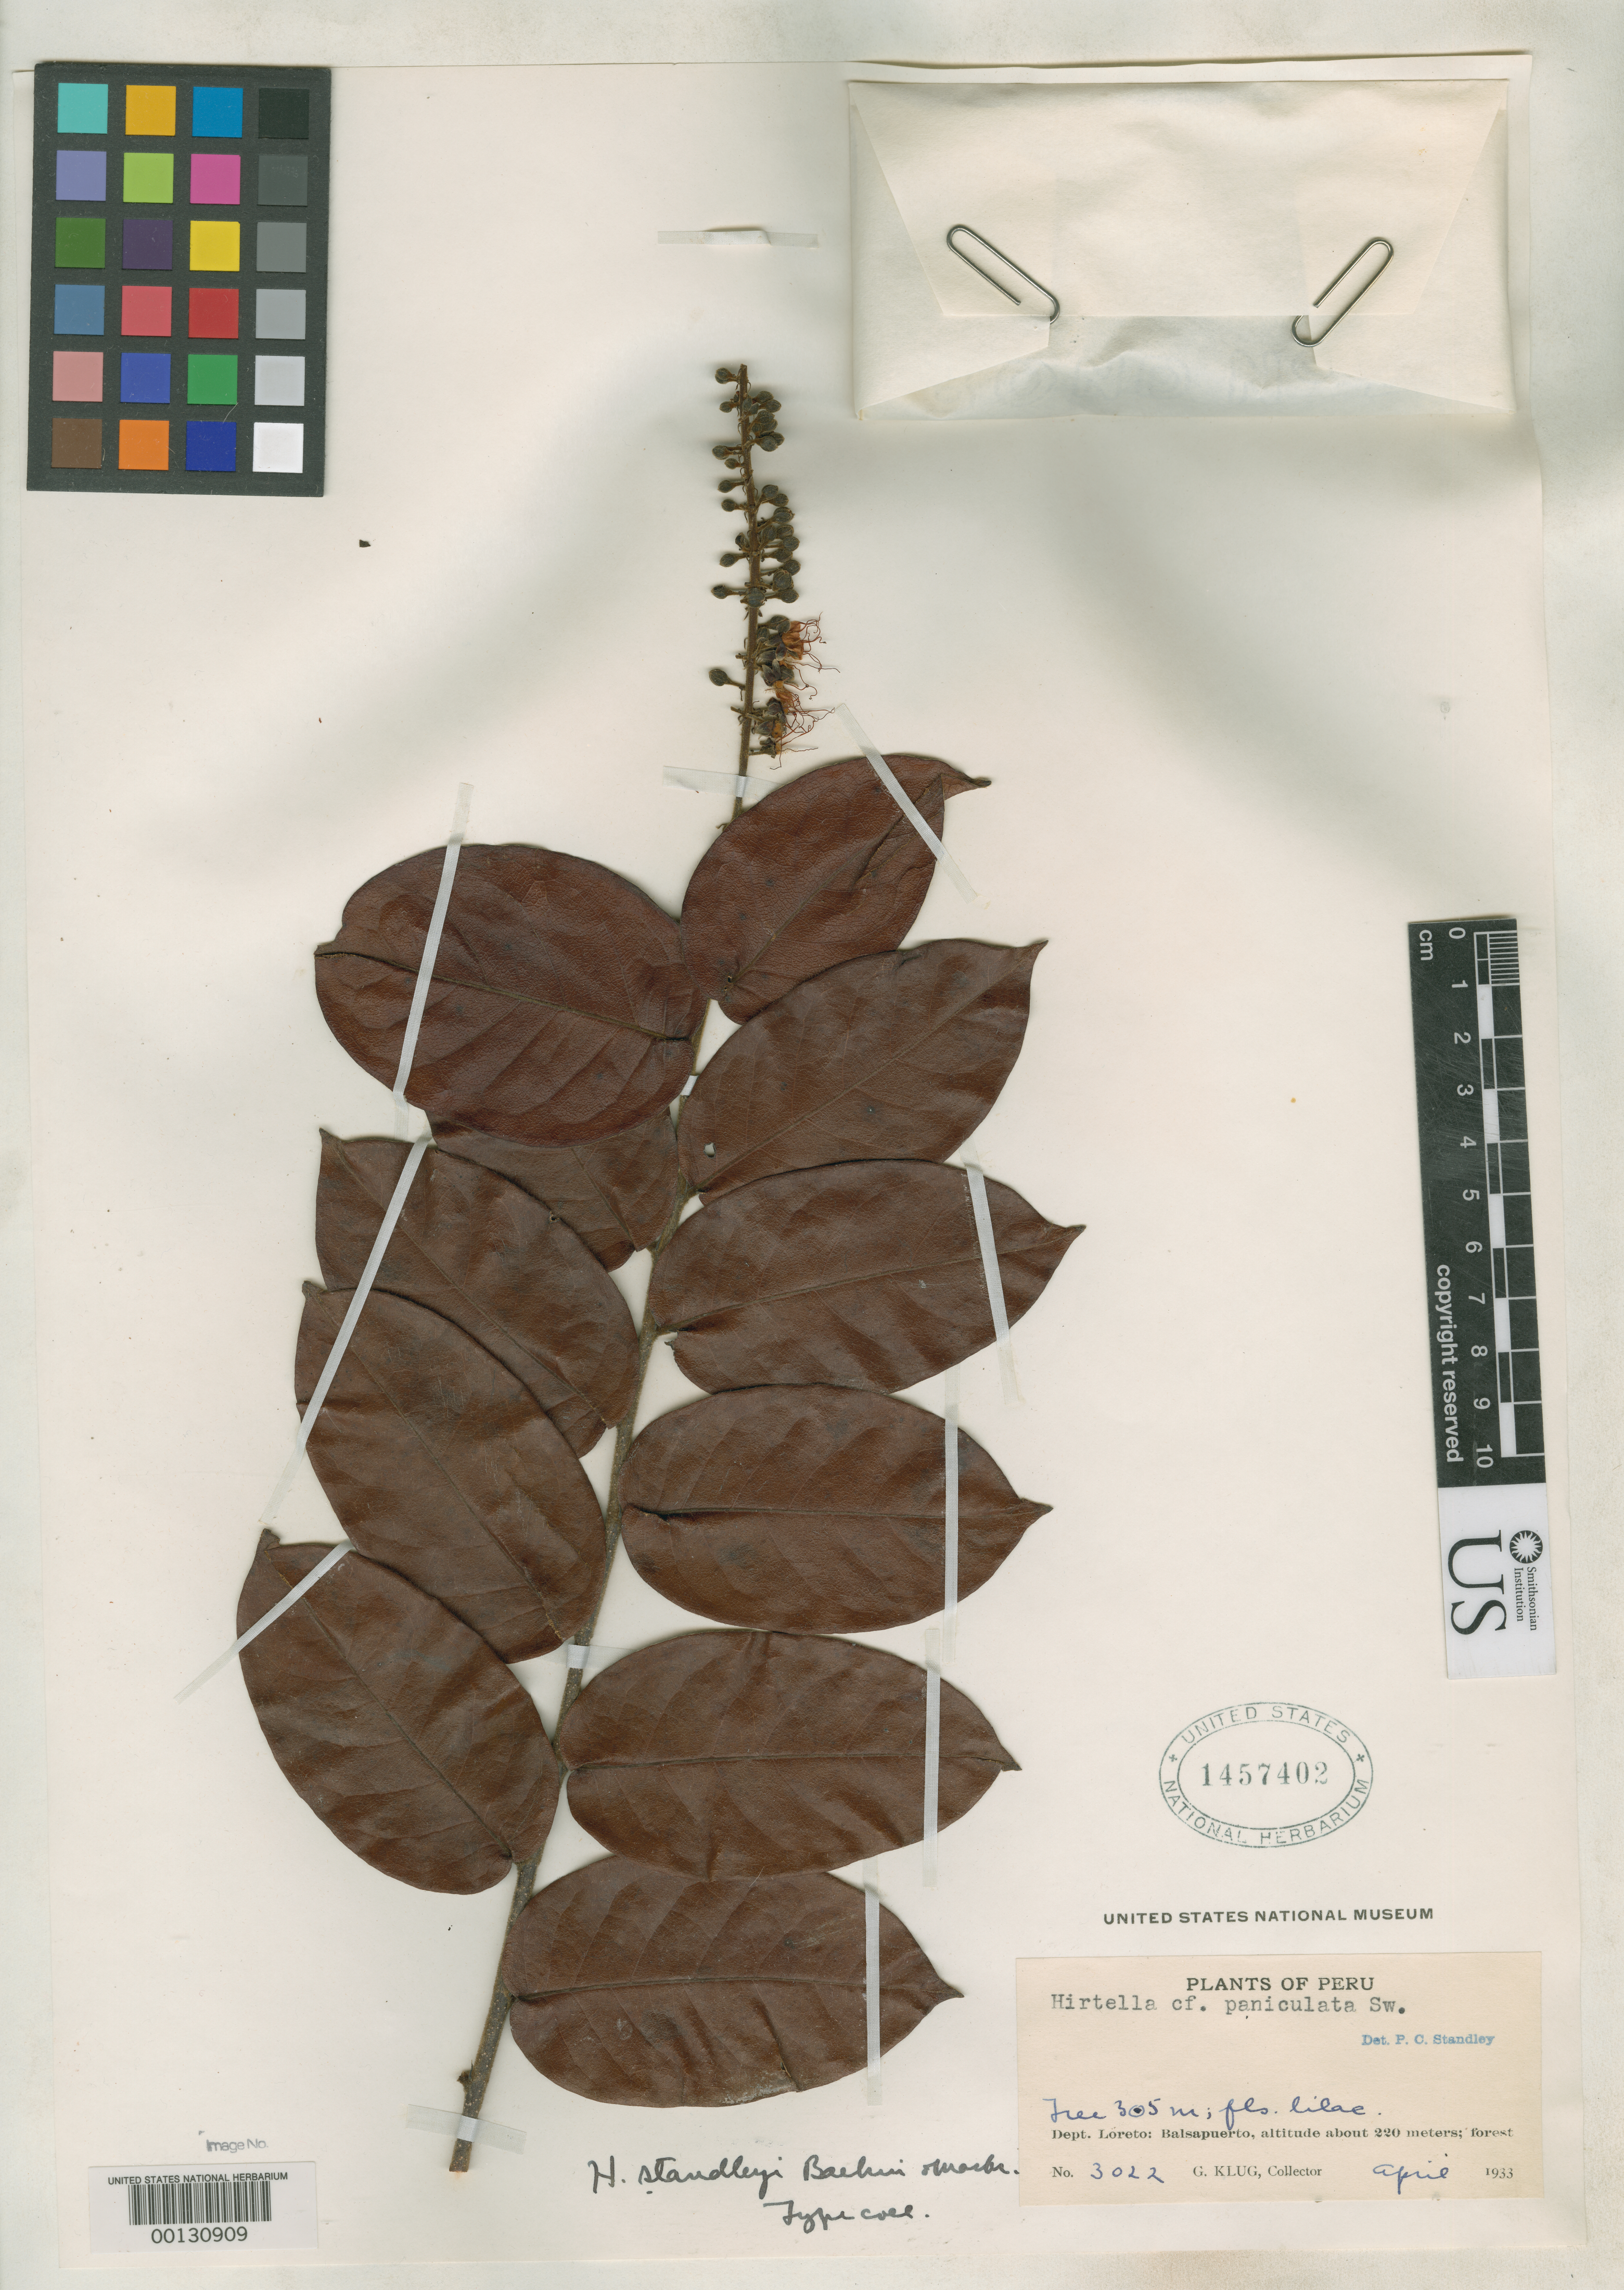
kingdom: Plantae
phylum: Tracheophyta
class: Magnoliopsida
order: Malpighiales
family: Chrysobalanaceae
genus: Hirtella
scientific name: Hirtella standleyi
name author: Baehni & J.F. Macbr.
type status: Isotype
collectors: G. Klug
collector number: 3022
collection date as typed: Apr 1933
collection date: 1933-04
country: Peru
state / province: Loreto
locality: Balsapuerto.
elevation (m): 220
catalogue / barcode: US 1457402